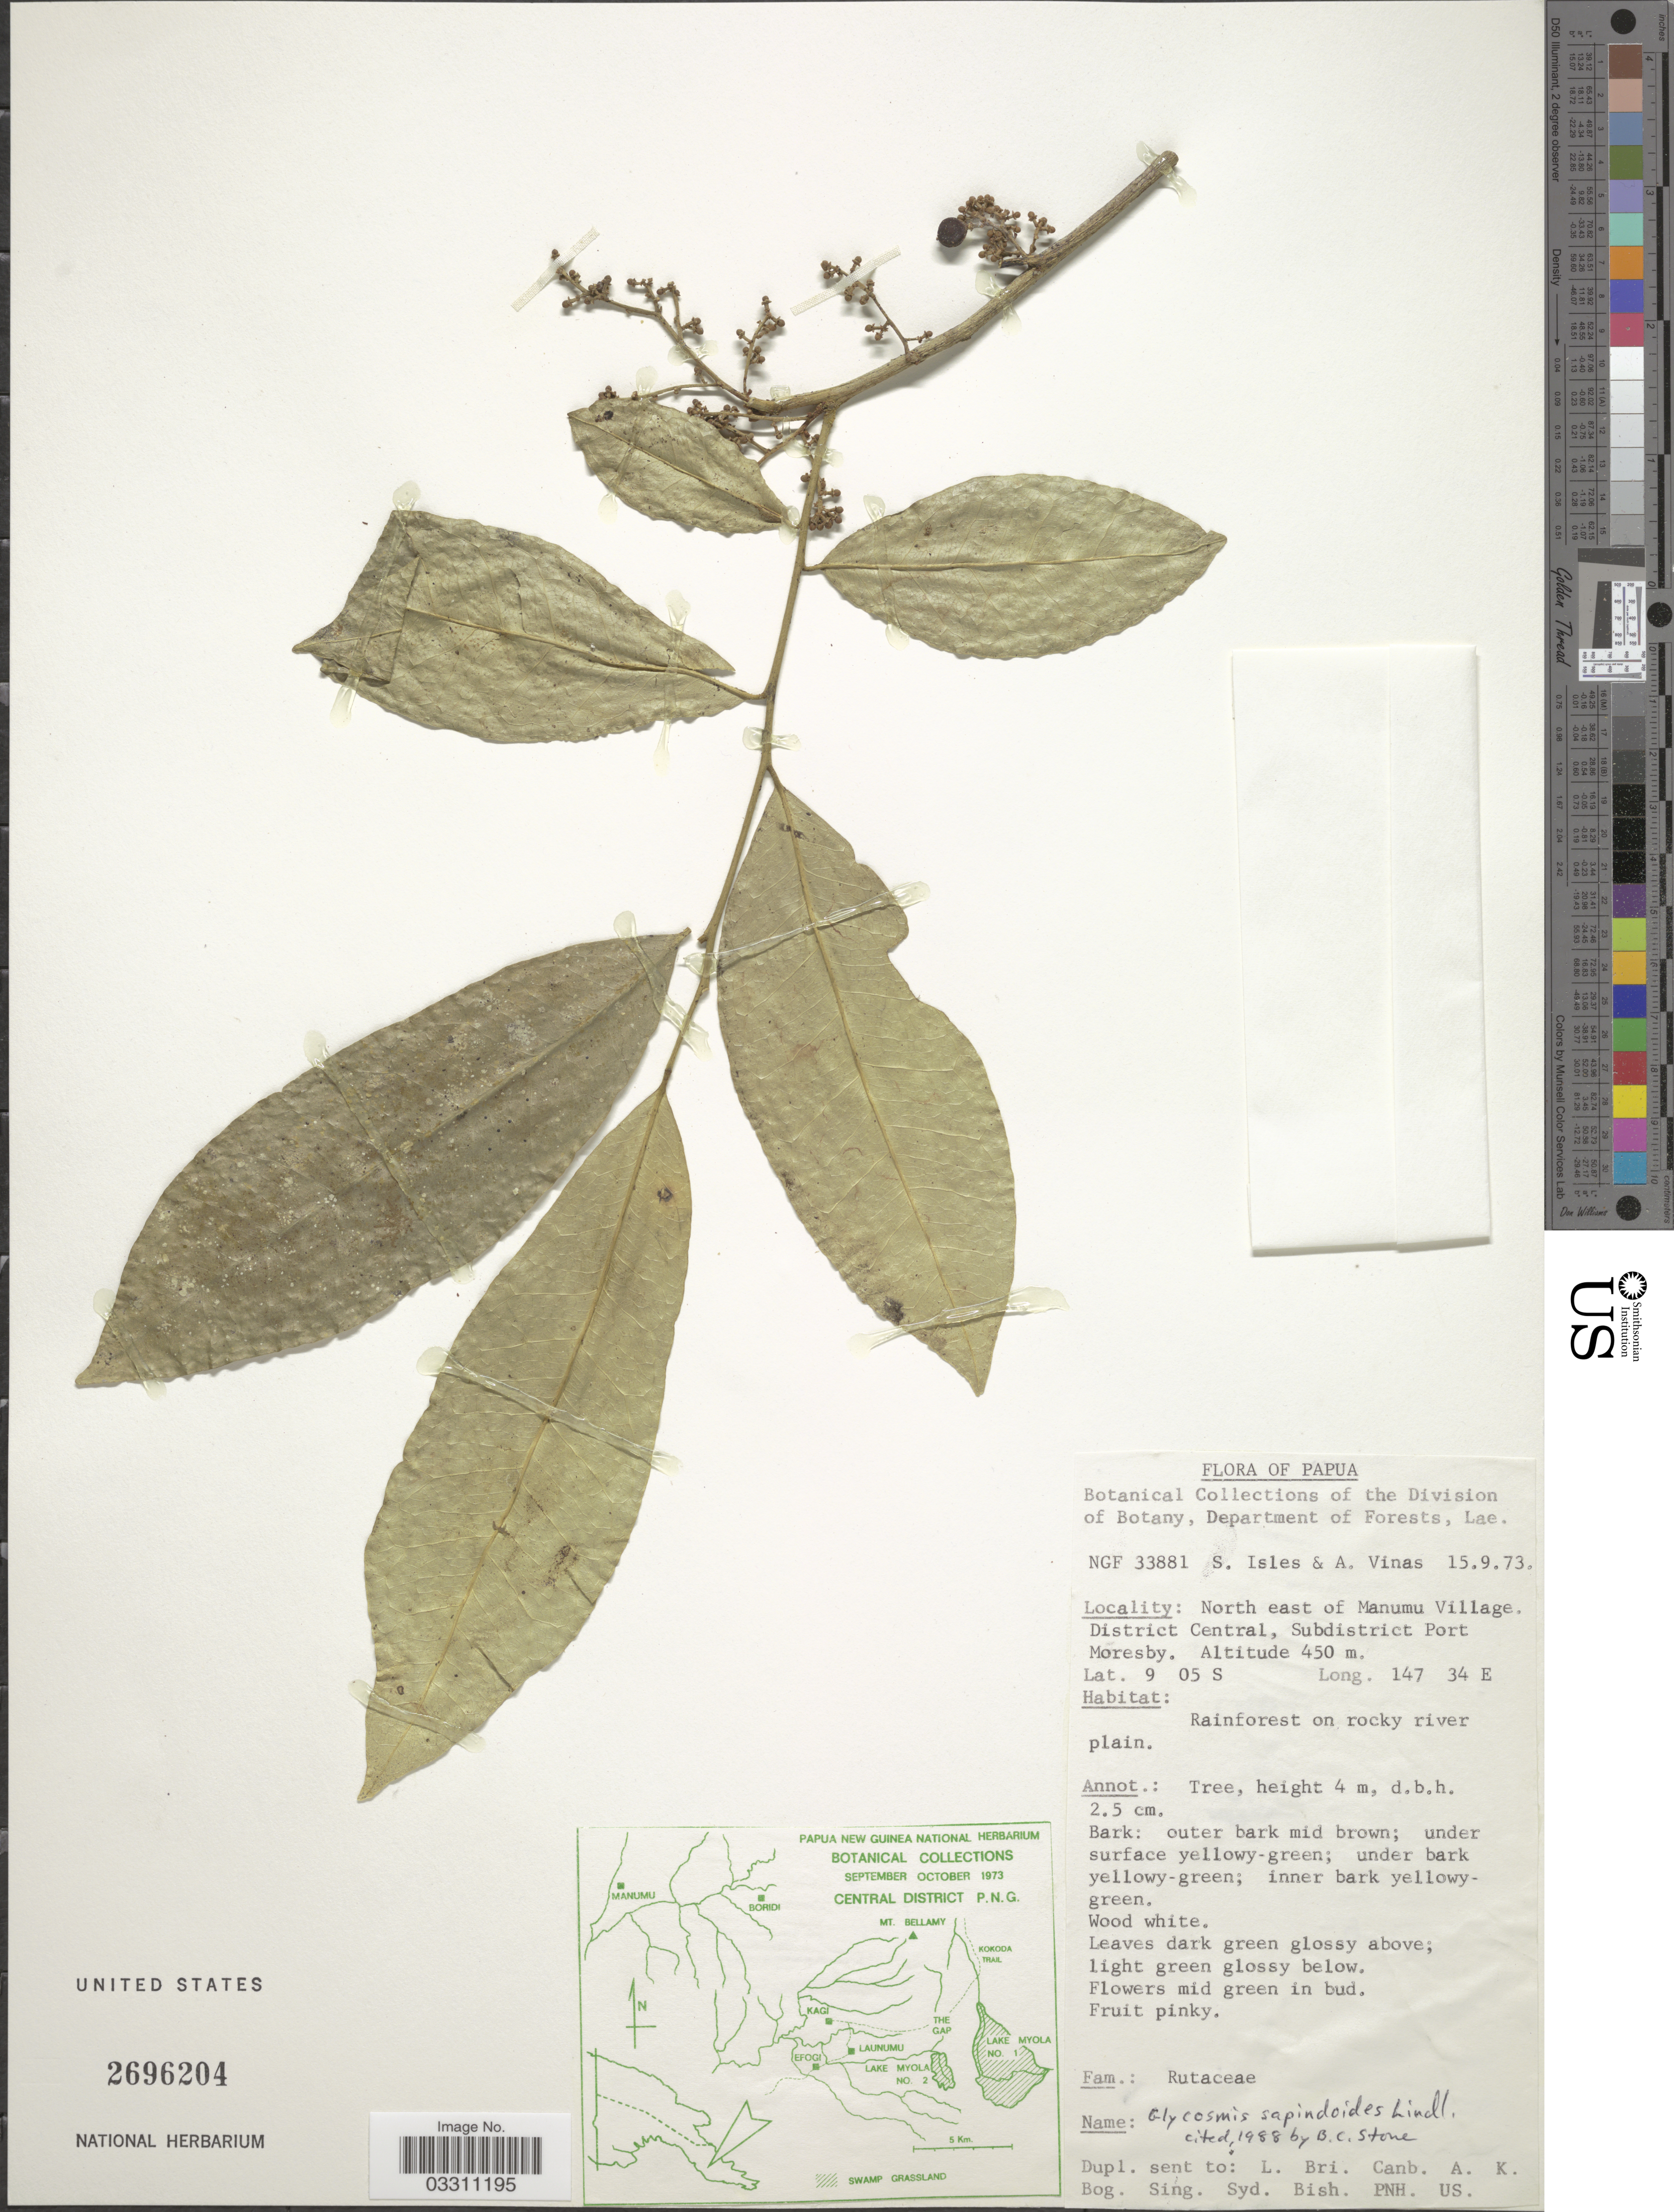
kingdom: Plantae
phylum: Tracheophyta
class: Magnoliopsida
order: Sapindales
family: Rutaceae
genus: Glycosmis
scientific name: Glycosmis sapindoides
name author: Lind & Wall.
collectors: S. Isles & A. Vinas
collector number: NGF 33881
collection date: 1973-09-15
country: Papua New Guinea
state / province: Central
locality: Papua. North east of Manumu Village. District Central, Subdistrict Port Moresby.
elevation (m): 450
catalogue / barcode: US 2696204